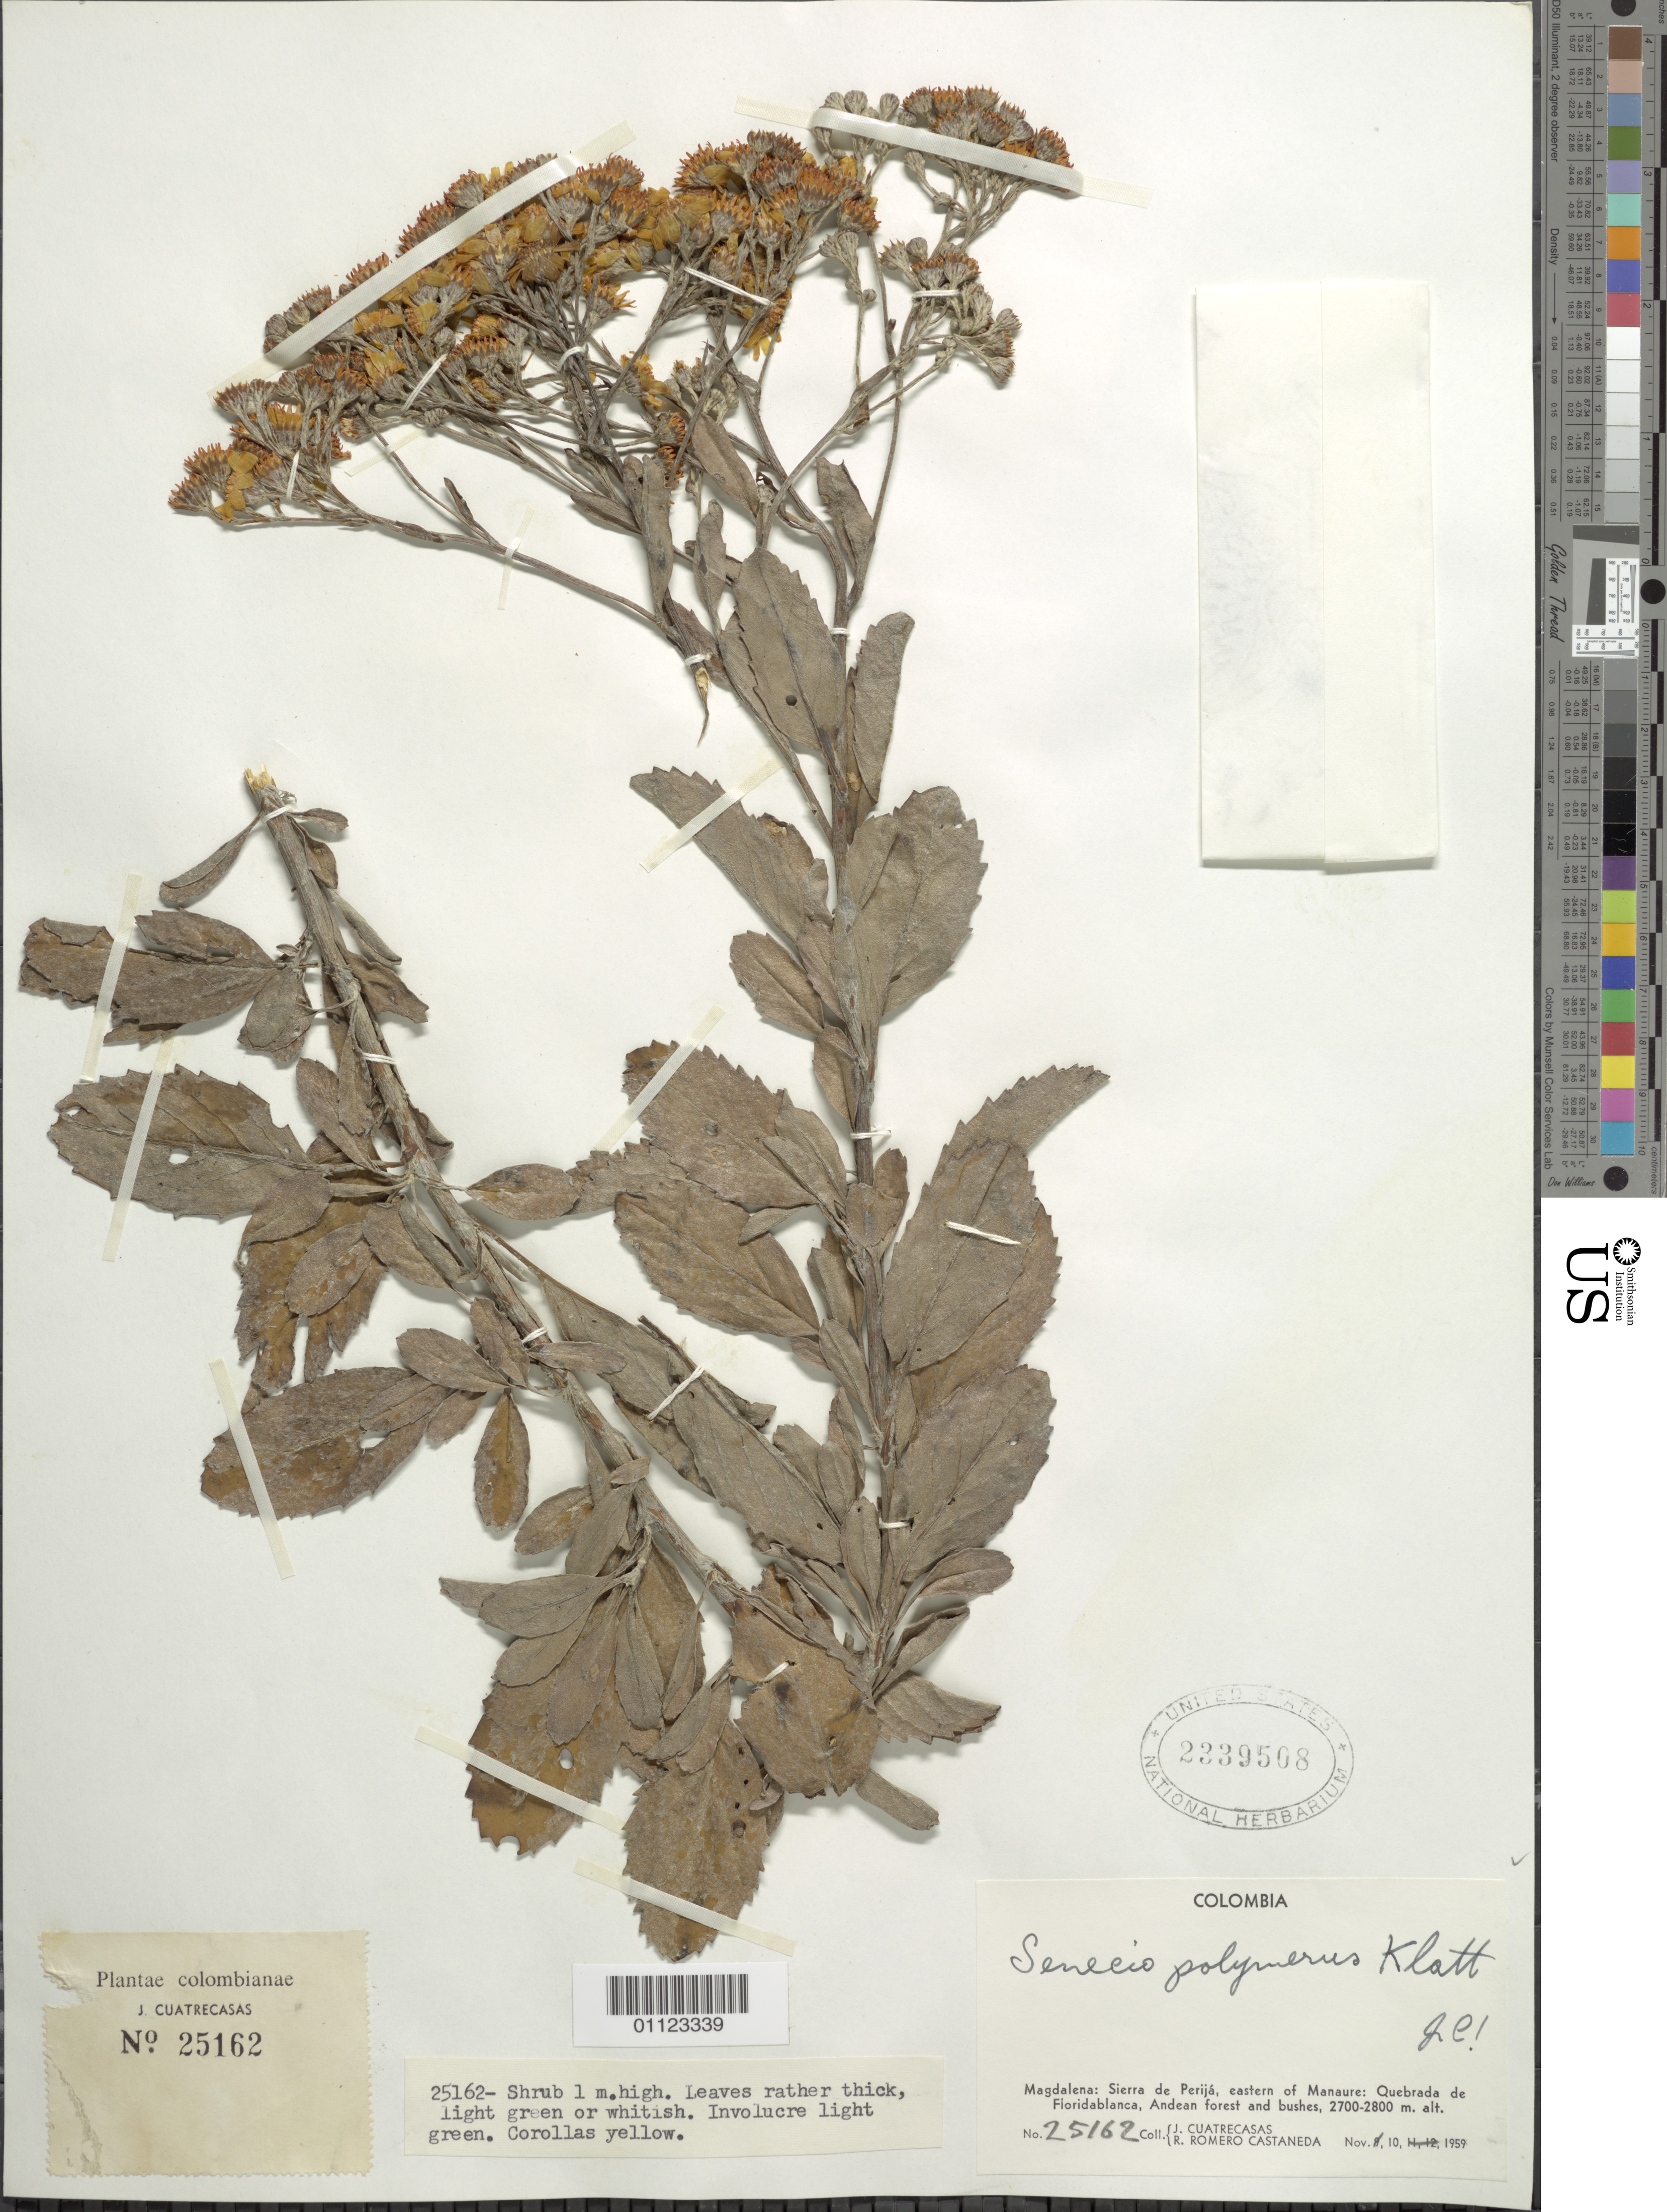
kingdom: Plantae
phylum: Tracheophyta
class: Magnoliopsida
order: Asterales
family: Asteraceae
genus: Pentacalia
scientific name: Pentacalia polymera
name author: (Klatt) Cuatrec.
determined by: Cuatrecasas, J.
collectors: J. Cuatrecasas & R. Romero Castañeda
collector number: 25162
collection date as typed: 10 Nov 1959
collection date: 1959-11-10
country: Colombia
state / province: Magdalena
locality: Sierra de Perijá, E of Manaure, Quebrada de Floridablanca.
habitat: Andean forest and bushes.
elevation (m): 2700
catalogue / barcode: US 2339508